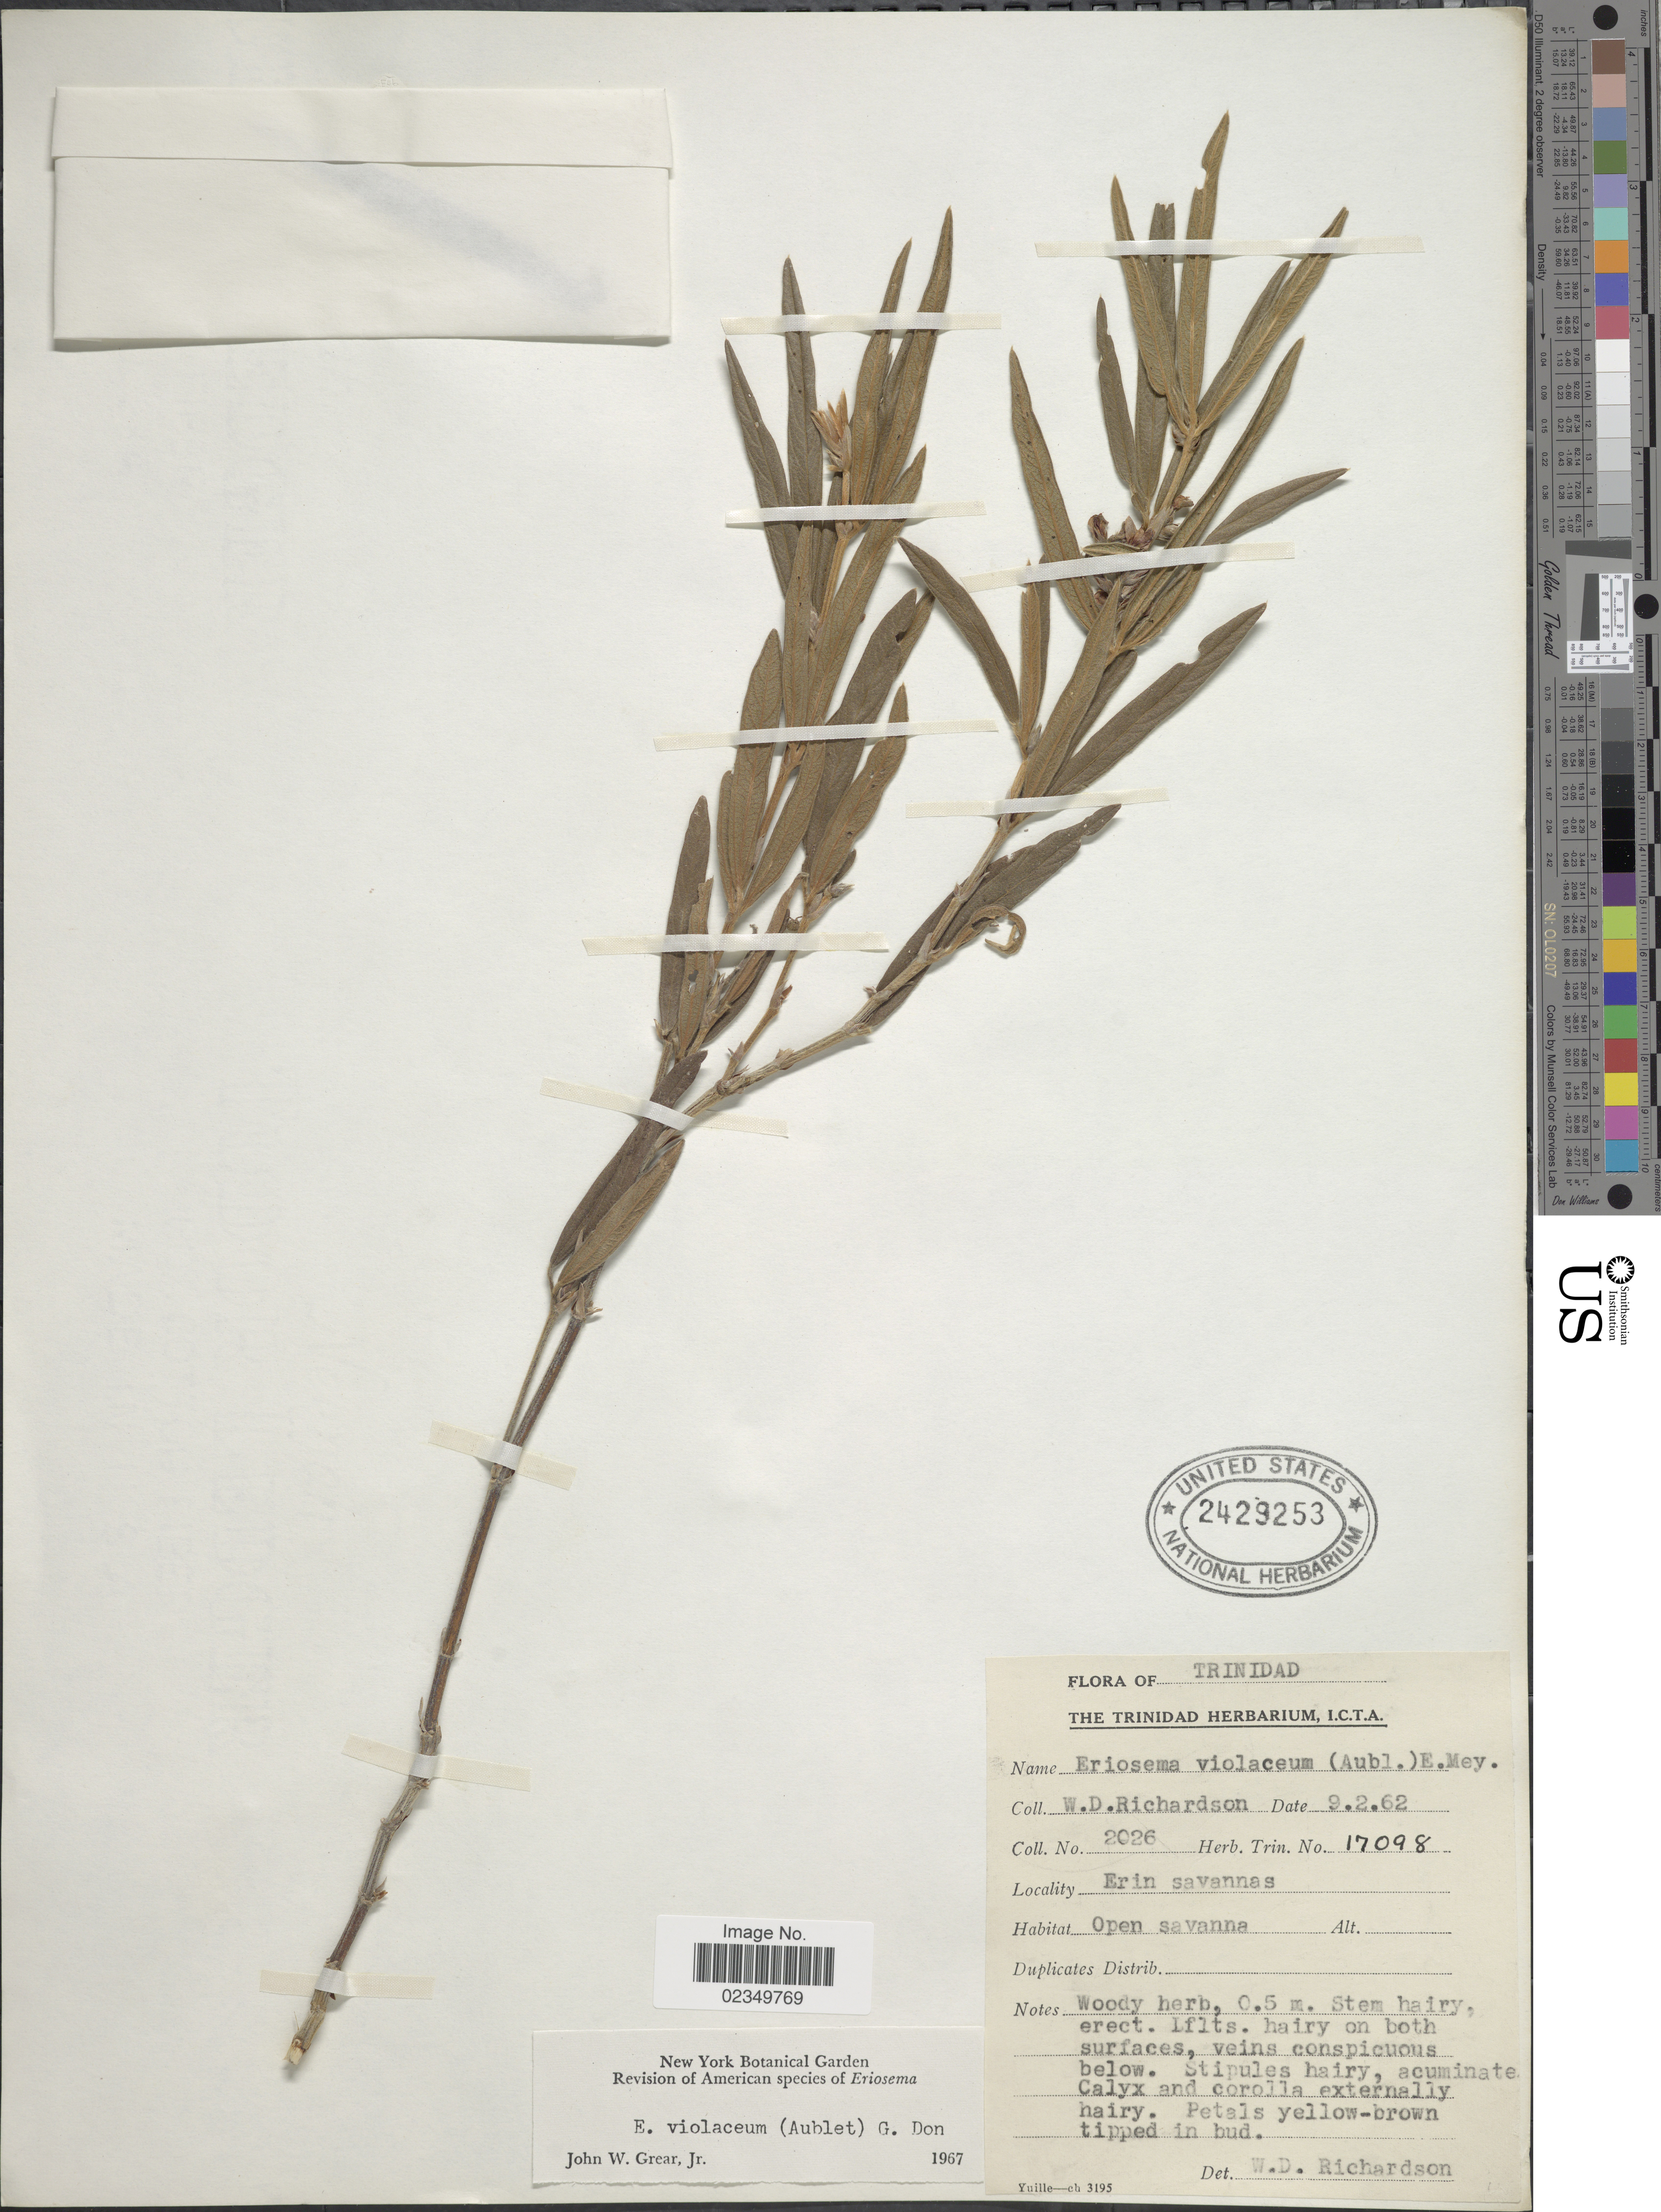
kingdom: Plantae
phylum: Tracheophyta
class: Magnoliopsida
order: Fabales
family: Fabaceae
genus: Eriosema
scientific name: Eriosema violaceum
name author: (Aubl.) G. Don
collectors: W. D. Richardson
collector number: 2026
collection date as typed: Transcribed d/m/y: 9/2/62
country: Trinidad and Tobago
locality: Trinidad, Erin savannas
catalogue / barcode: US 2429253